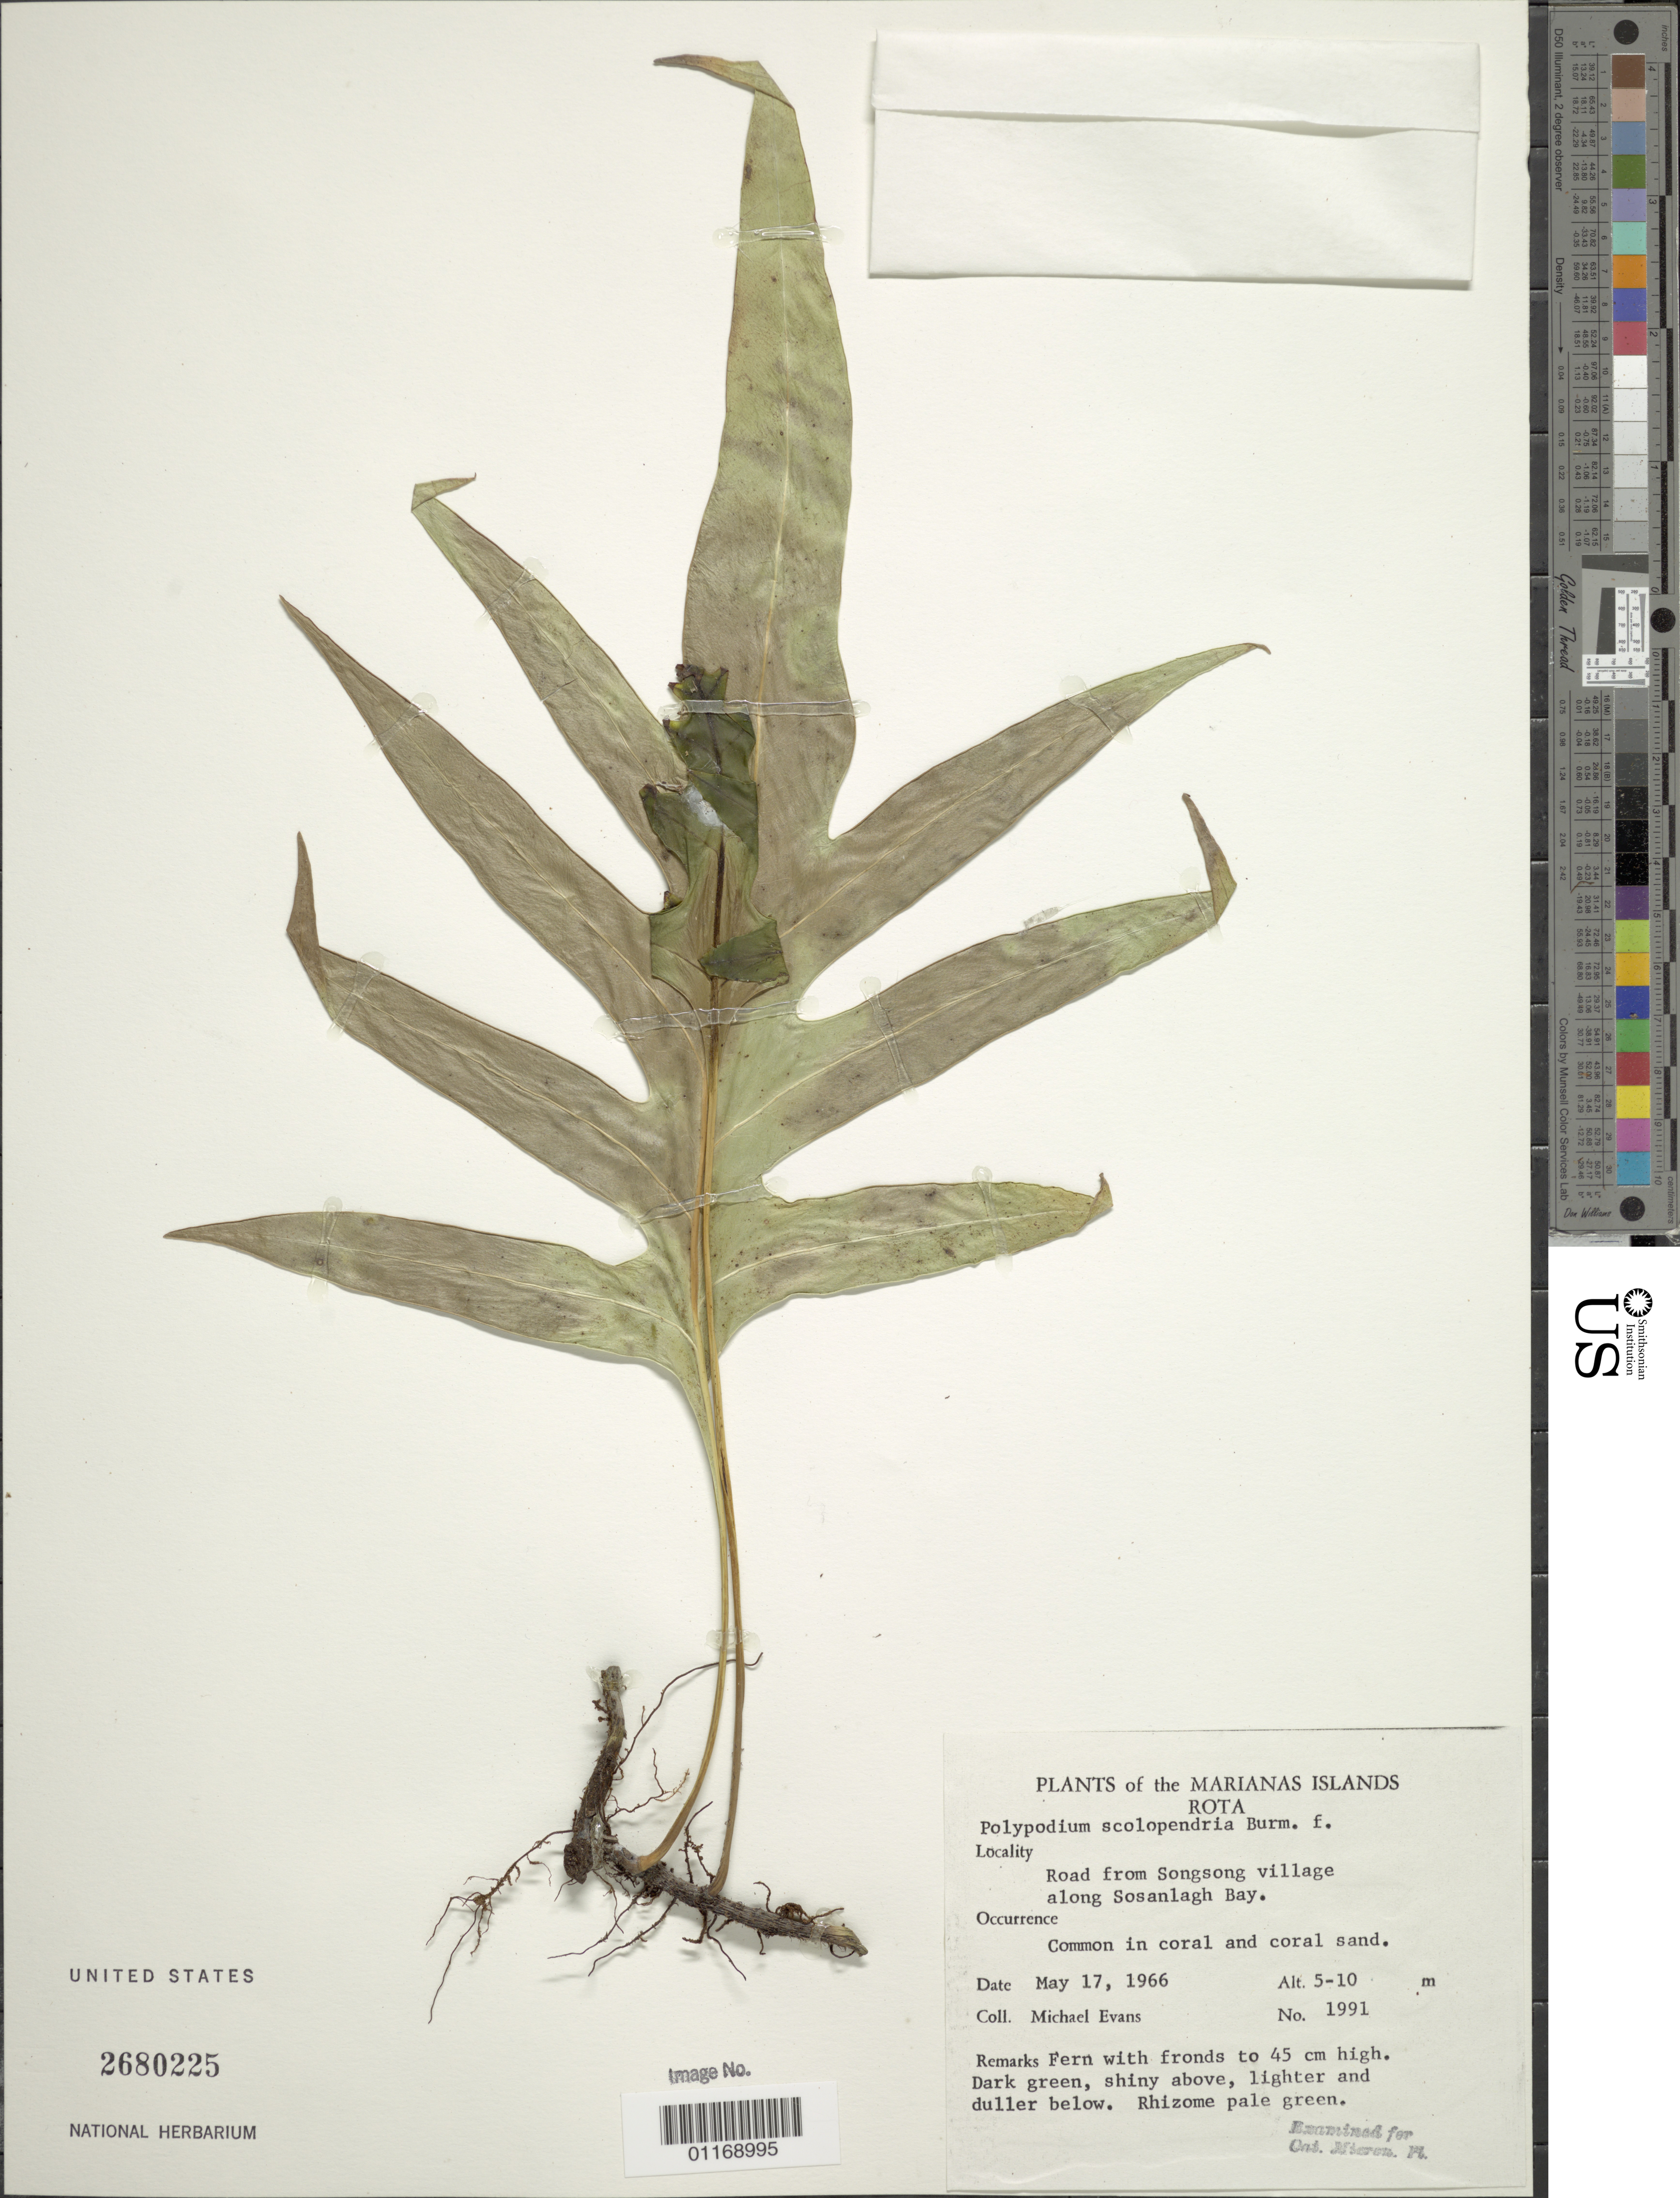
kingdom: Plantae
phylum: Tracheophyta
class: Polypodiopsida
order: Polypodiales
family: Polypodiaceae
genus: Polypodium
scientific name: Polypodium scolopendria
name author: Burm. f.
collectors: M. Evans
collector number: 1991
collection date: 1966-05-17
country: Northern Mariana Islands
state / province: Rota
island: Rota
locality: Road from Songsong village along Sosanlagh Bay.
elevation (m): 5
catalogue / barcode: US 2680225